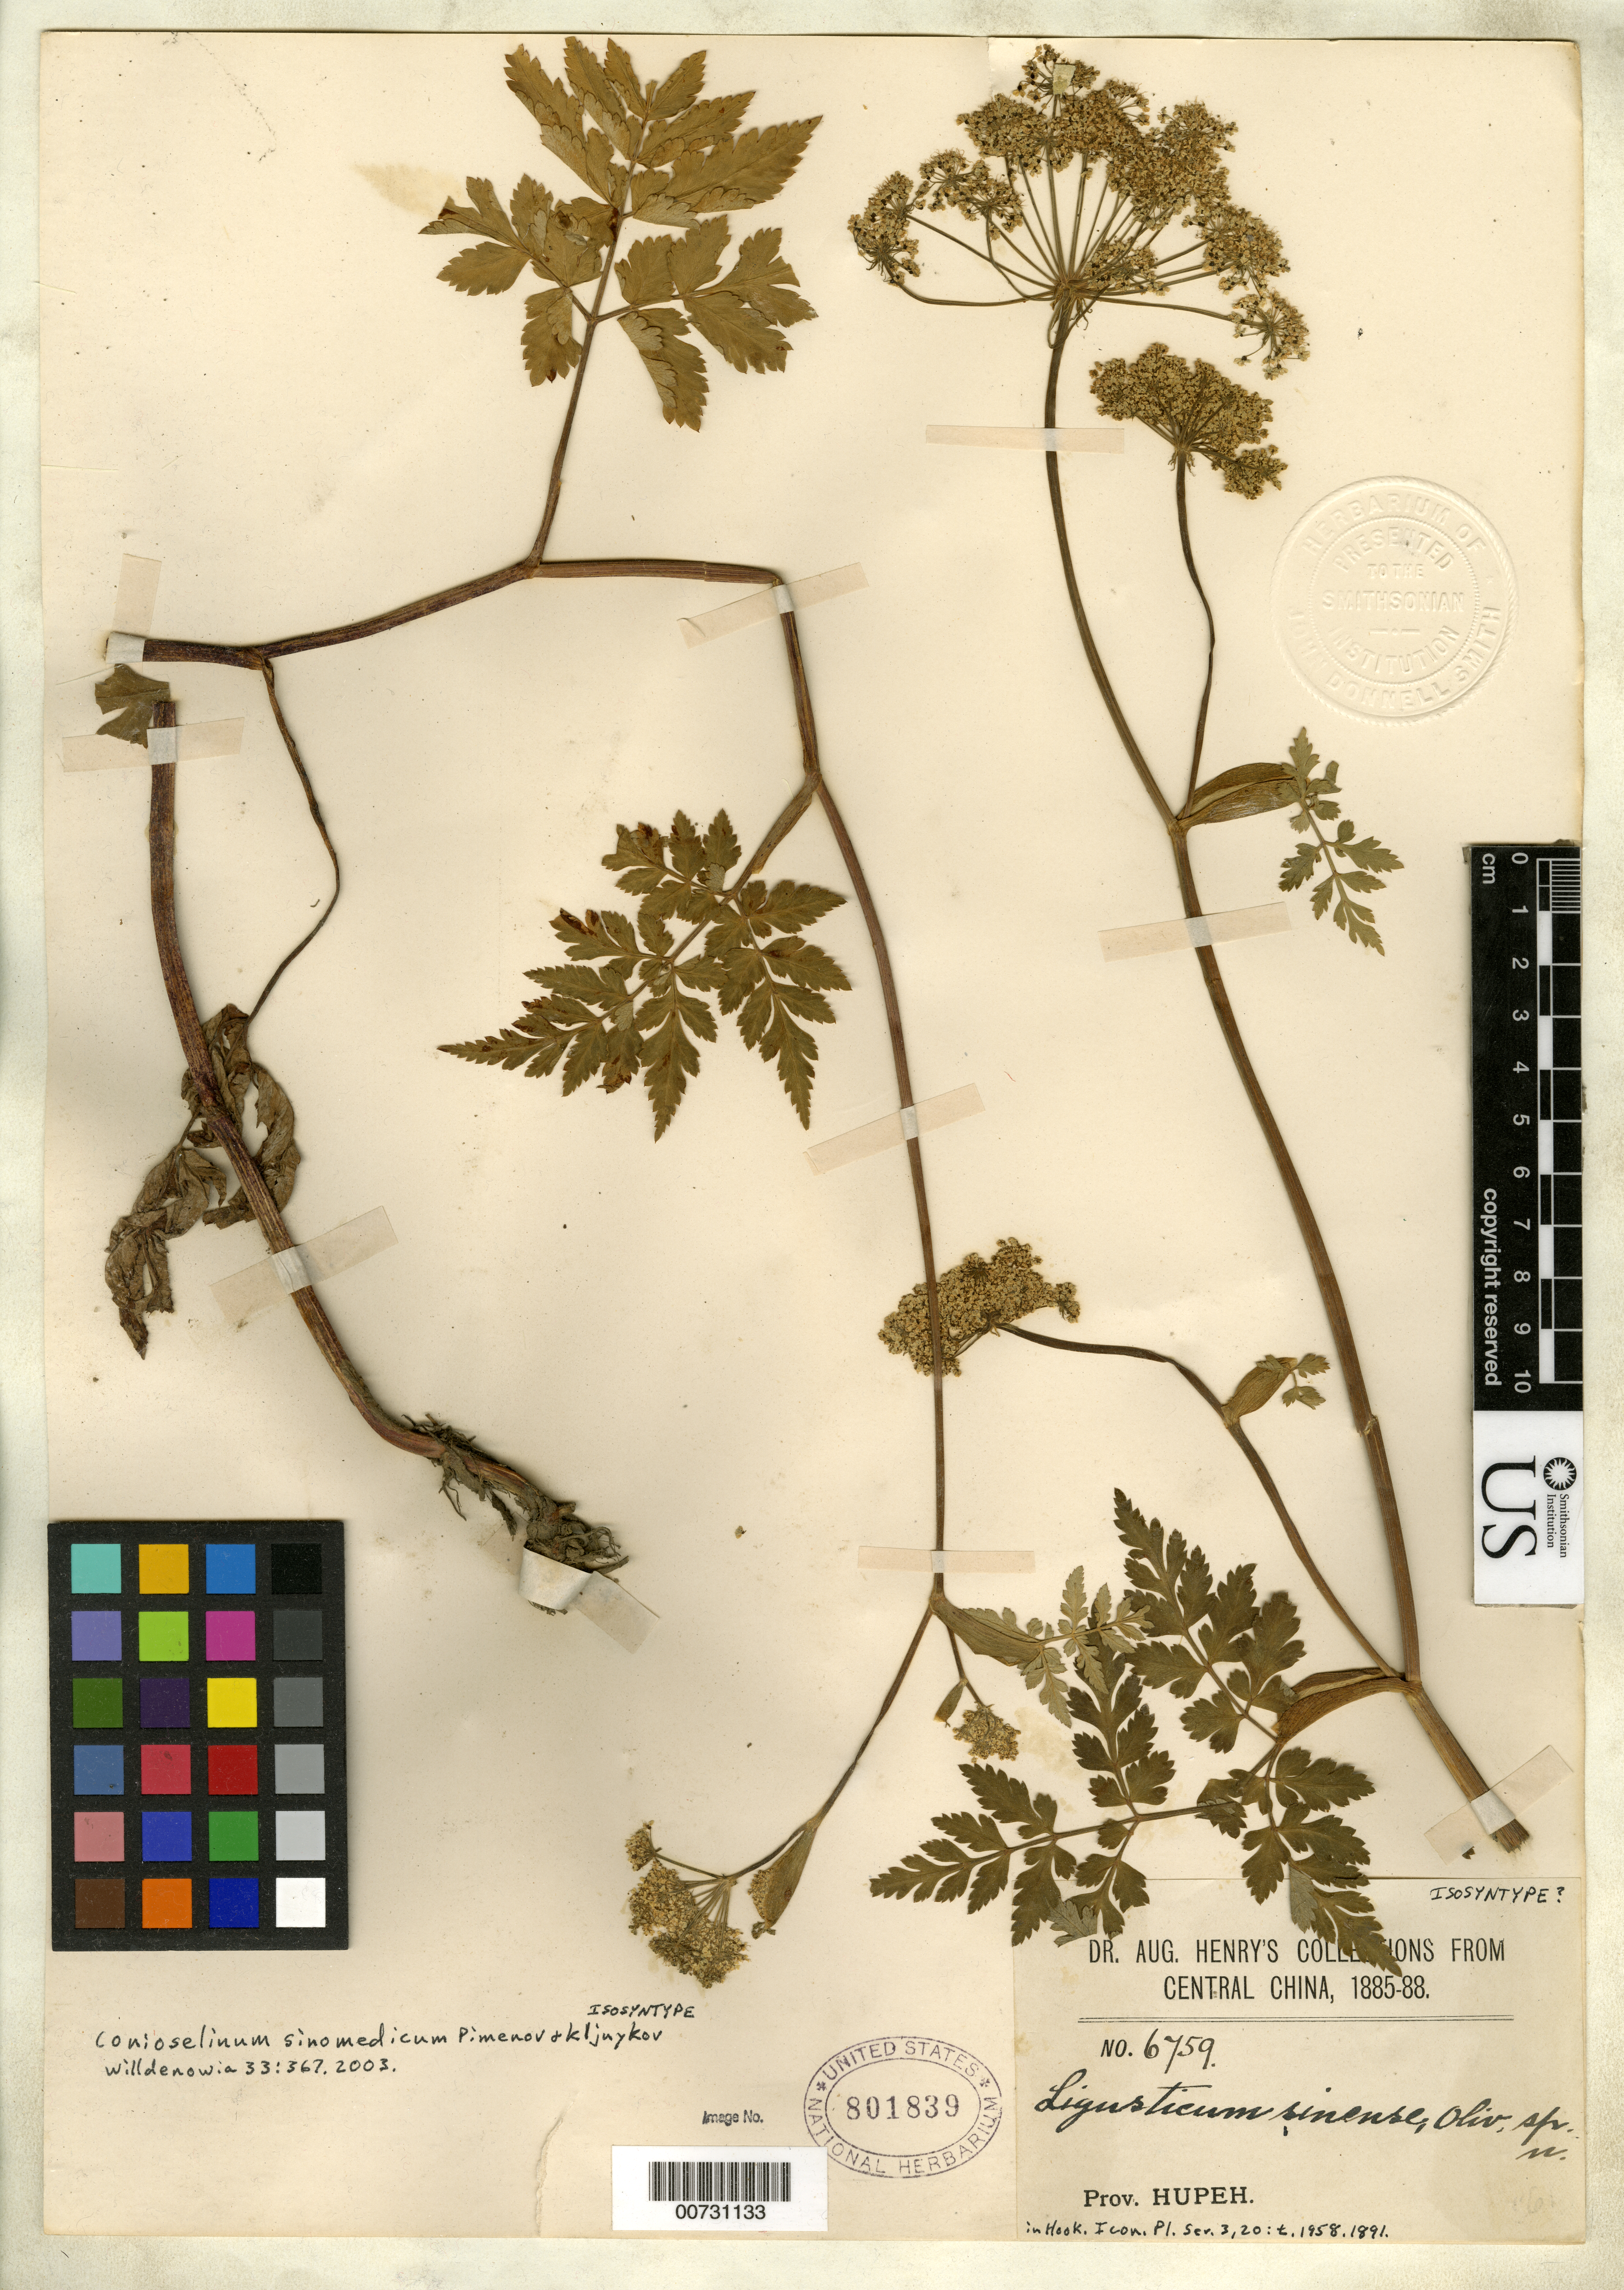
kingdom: Plantae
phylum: Tracheophyta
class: Magnoliopsida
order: Apiales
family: Apiaceae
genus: Ligusticum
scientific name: Ligusticum sinense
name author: Oliv.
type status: Possible Isolectotype; Isosyntype; Possible Isotype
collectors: A. Henry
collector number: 6759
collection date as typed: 1885 to 1888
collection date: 1885/1888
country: China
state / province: Hubei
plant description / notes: Protologue cites 2 syntypes, Henry 6759A & 6759B. This US sheet (USNH 801839) lacks a letter but locality (Hupeh) corresponds to duplicates labeled as 6759 B at K & other herbaria. Conioselinum sinomedicum Pimenov & Kljuykov (2003, Willdenowia 33: 367) is an explicit replacement name for Ligusticum sinense Oliv. (1891, Hooker's Icon. Pl. 20(3): pl. 1958), non Conioselinum chinense (L.) Britton et al. However, the authors cite as a synonym Carum anthriscoides H. Boissieu (1906, Bull. Soc. Bot. France 53: 426). This name has priority over their nom. nov., making it a superfluous and illegitimate name. The lectotypification is also problematic. The protologue cites 2 syntypes, Henry 6759 A & 6759 B, one from Hupeh & one from “Szechwan”. It's not entirely clear from the protologue which syntype came from which locality, but the specimens at K (as well as duplicates elsewhere) make it clear that 6759 A = Sichuan and 6759 B = Hupeh. Pimenov & Kljuykov cite the Hupeh syntype as the lectotype (K) but mis-cite it as 6759A. Or is 6759A the lectotype and they mis-cite the locality as Hupeh? (There are 2 sheets of 6759 A at K and both are from Sichuan). The one sheet of 6759 B is from Hupeh, but none of these 3 sheets bears any annotations by Pimenov or Kljuykov. So which syntype is the lectotype? I throw up my hands.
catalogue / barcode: US 801839